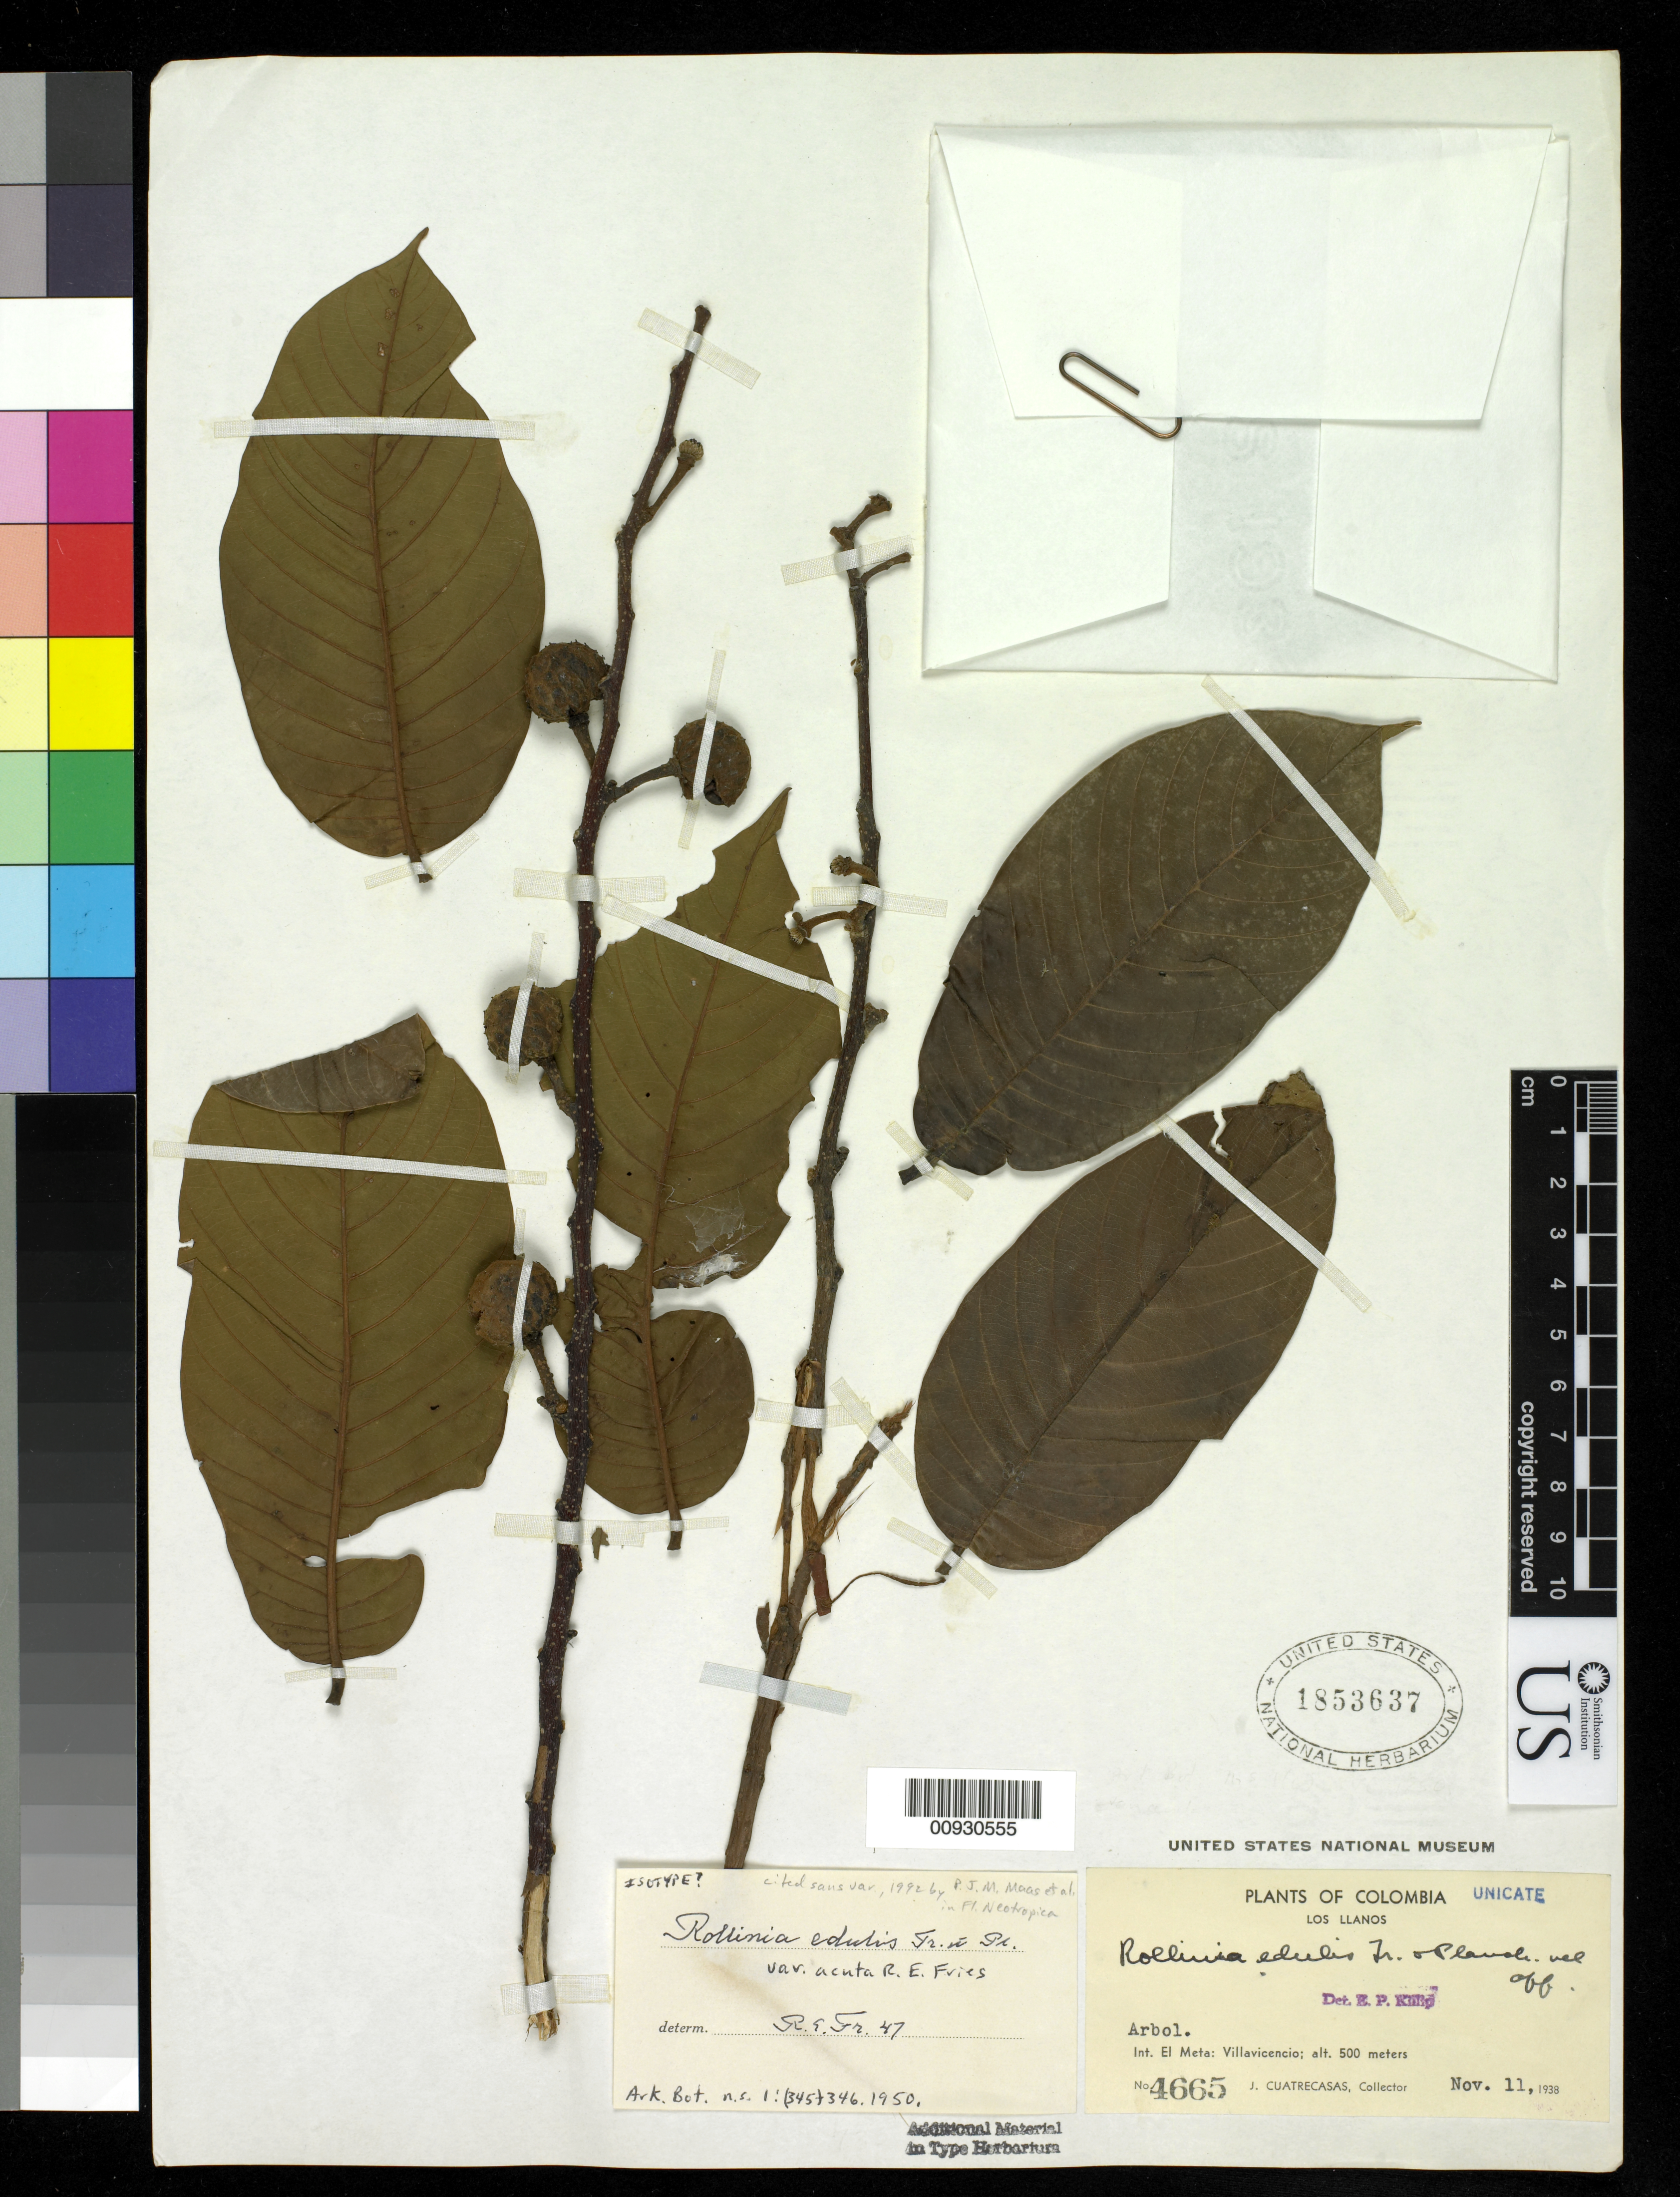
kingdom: Plantae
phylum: Tracheophyta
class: Magnoliopsida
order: Magnoliales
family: Annonaceae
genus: Rollinia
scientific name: Rollinia edulis var. acuta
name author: R.E. Fr.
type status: Isotype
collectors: J. Cuatrecasas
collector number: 4665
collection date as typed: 11 Nov 1938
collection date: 1938-11-11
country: Colombia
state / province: Meta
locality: Villavicencio.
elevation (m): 500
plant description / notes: Unclear whether this sheet is an isotype, or second sheet of holotype; sheet numbers are consecutive, and both are labeled "unicate".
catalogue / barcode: US 1853637